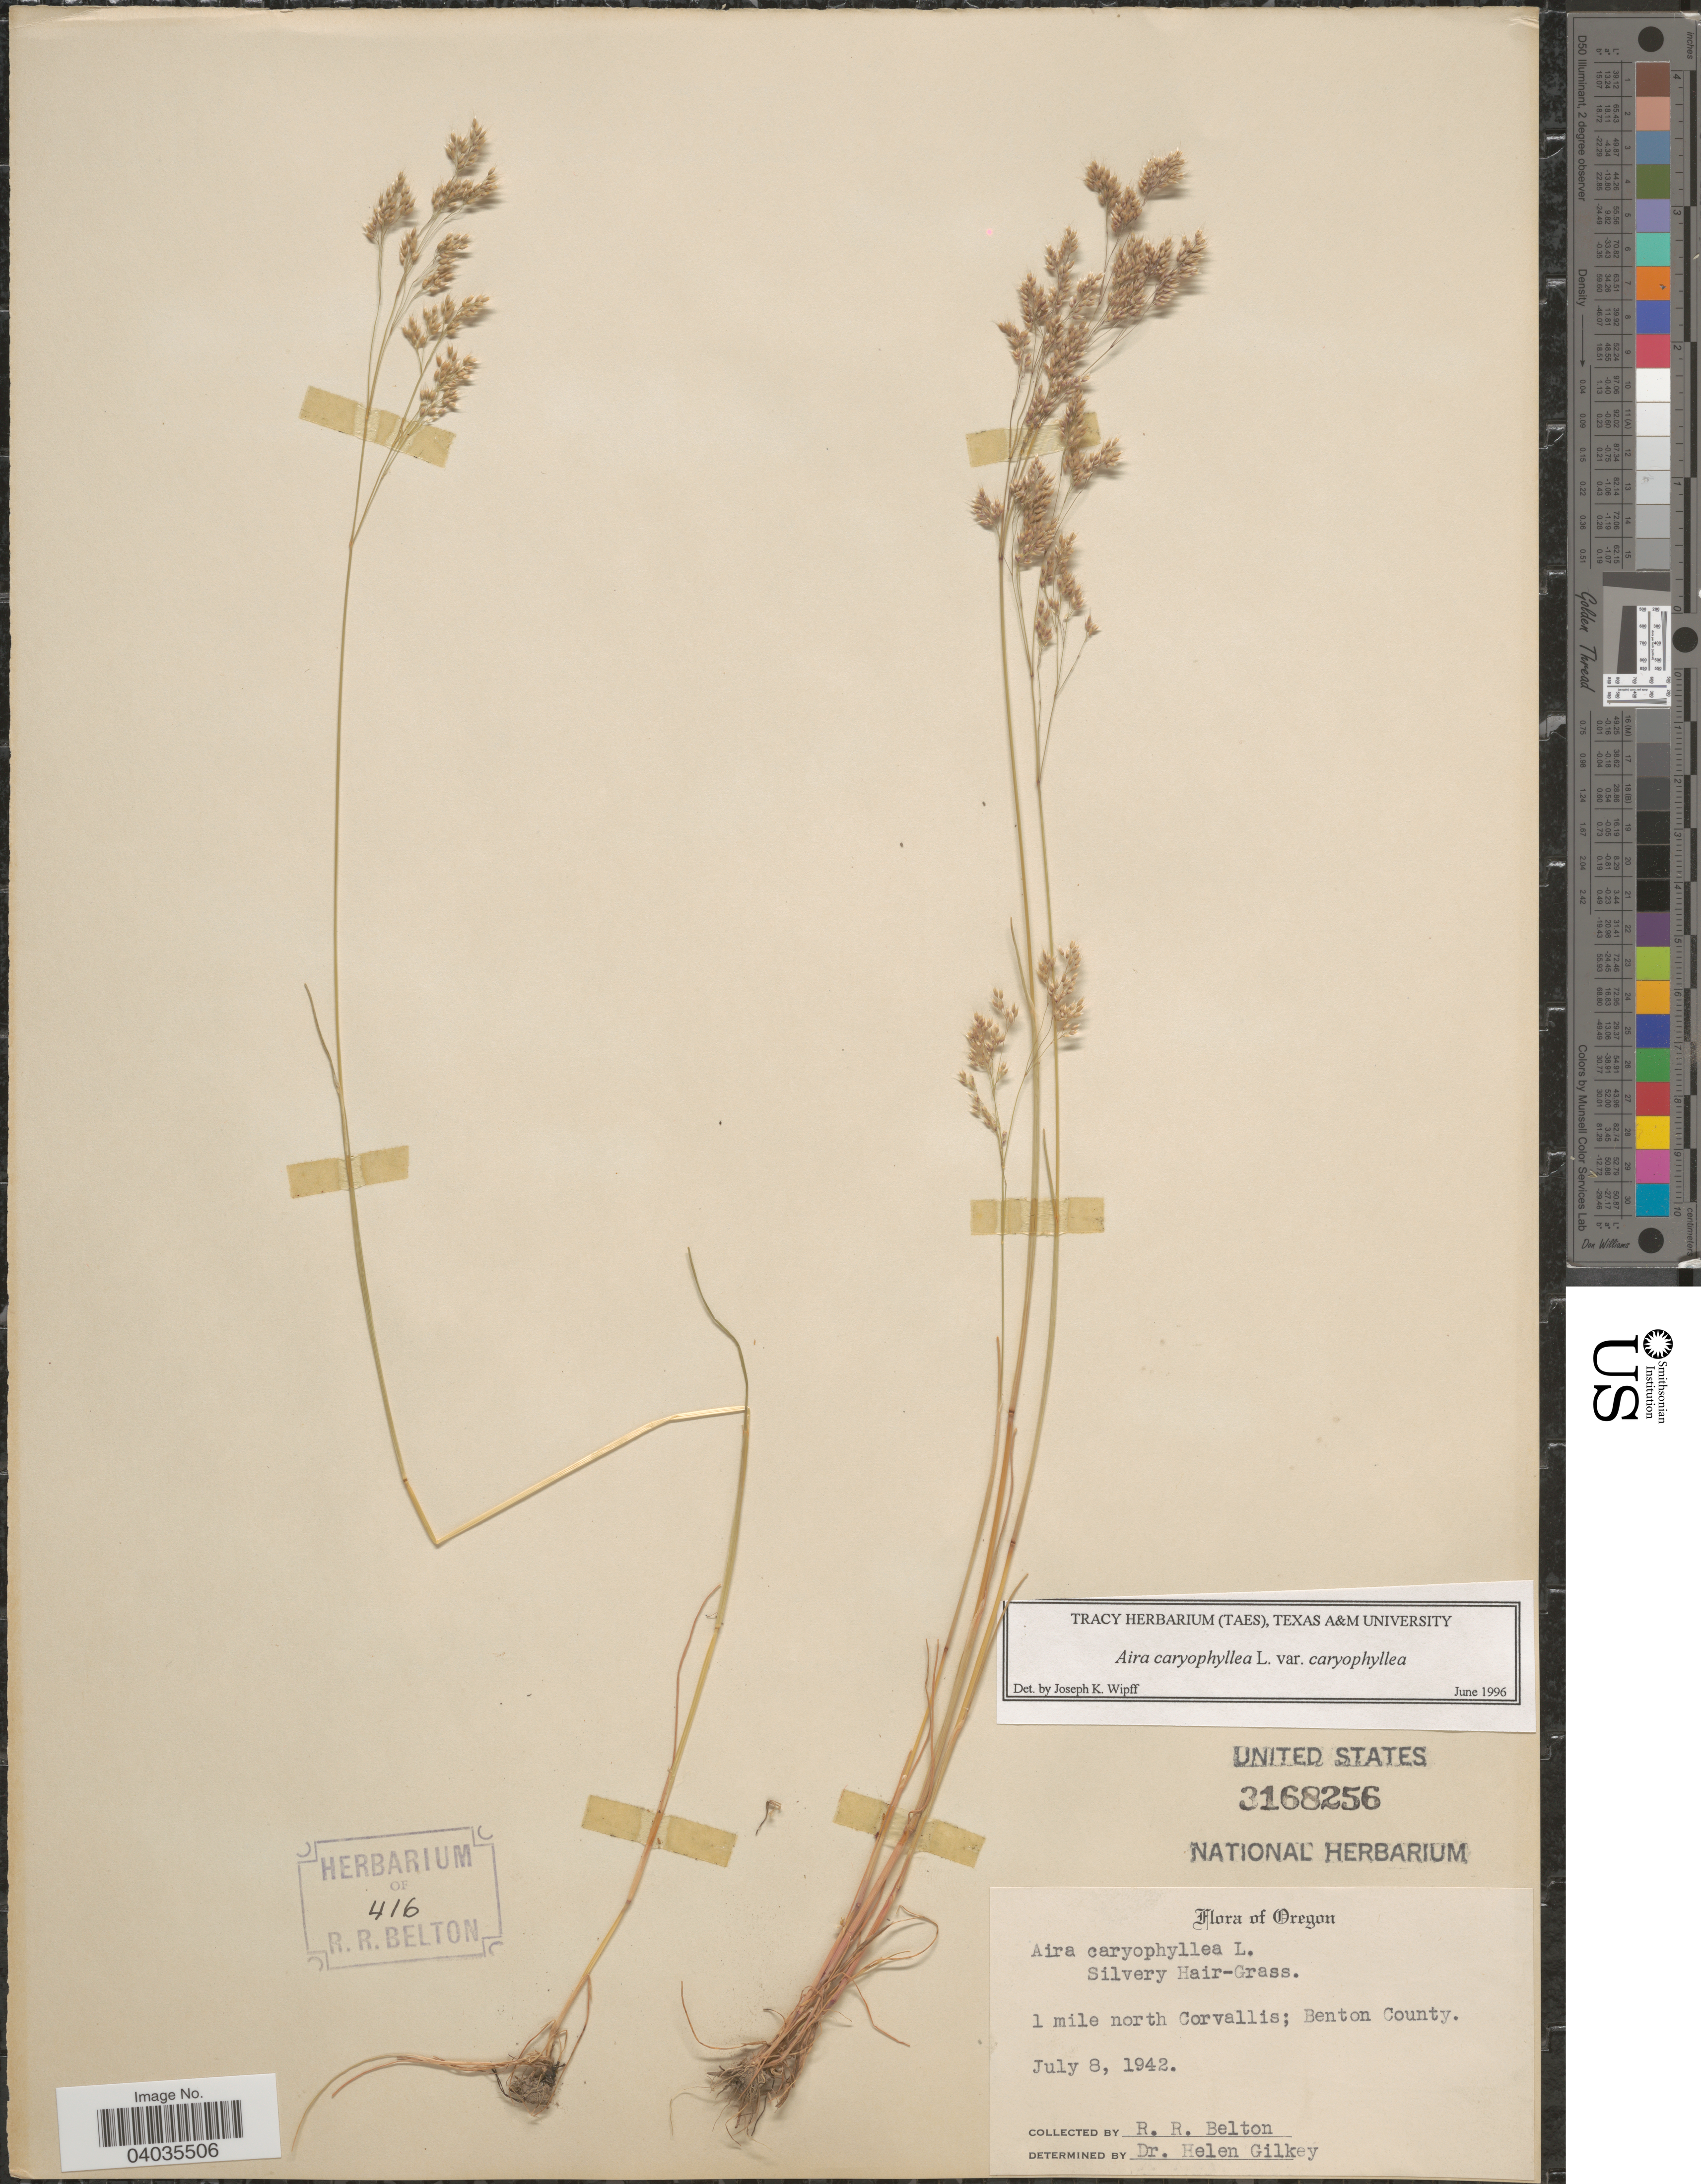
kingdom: Plantae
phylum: Tracheophyta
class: Liliopsida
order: Poales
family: Poaceae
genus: Aira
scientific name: Aira caryophyllea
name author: L.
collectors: R. Belton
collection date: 1942-07-08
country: United States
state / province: Oregon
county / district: Benton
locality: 1 mile north Corvallis; Benton County.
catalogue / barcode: US 3168256